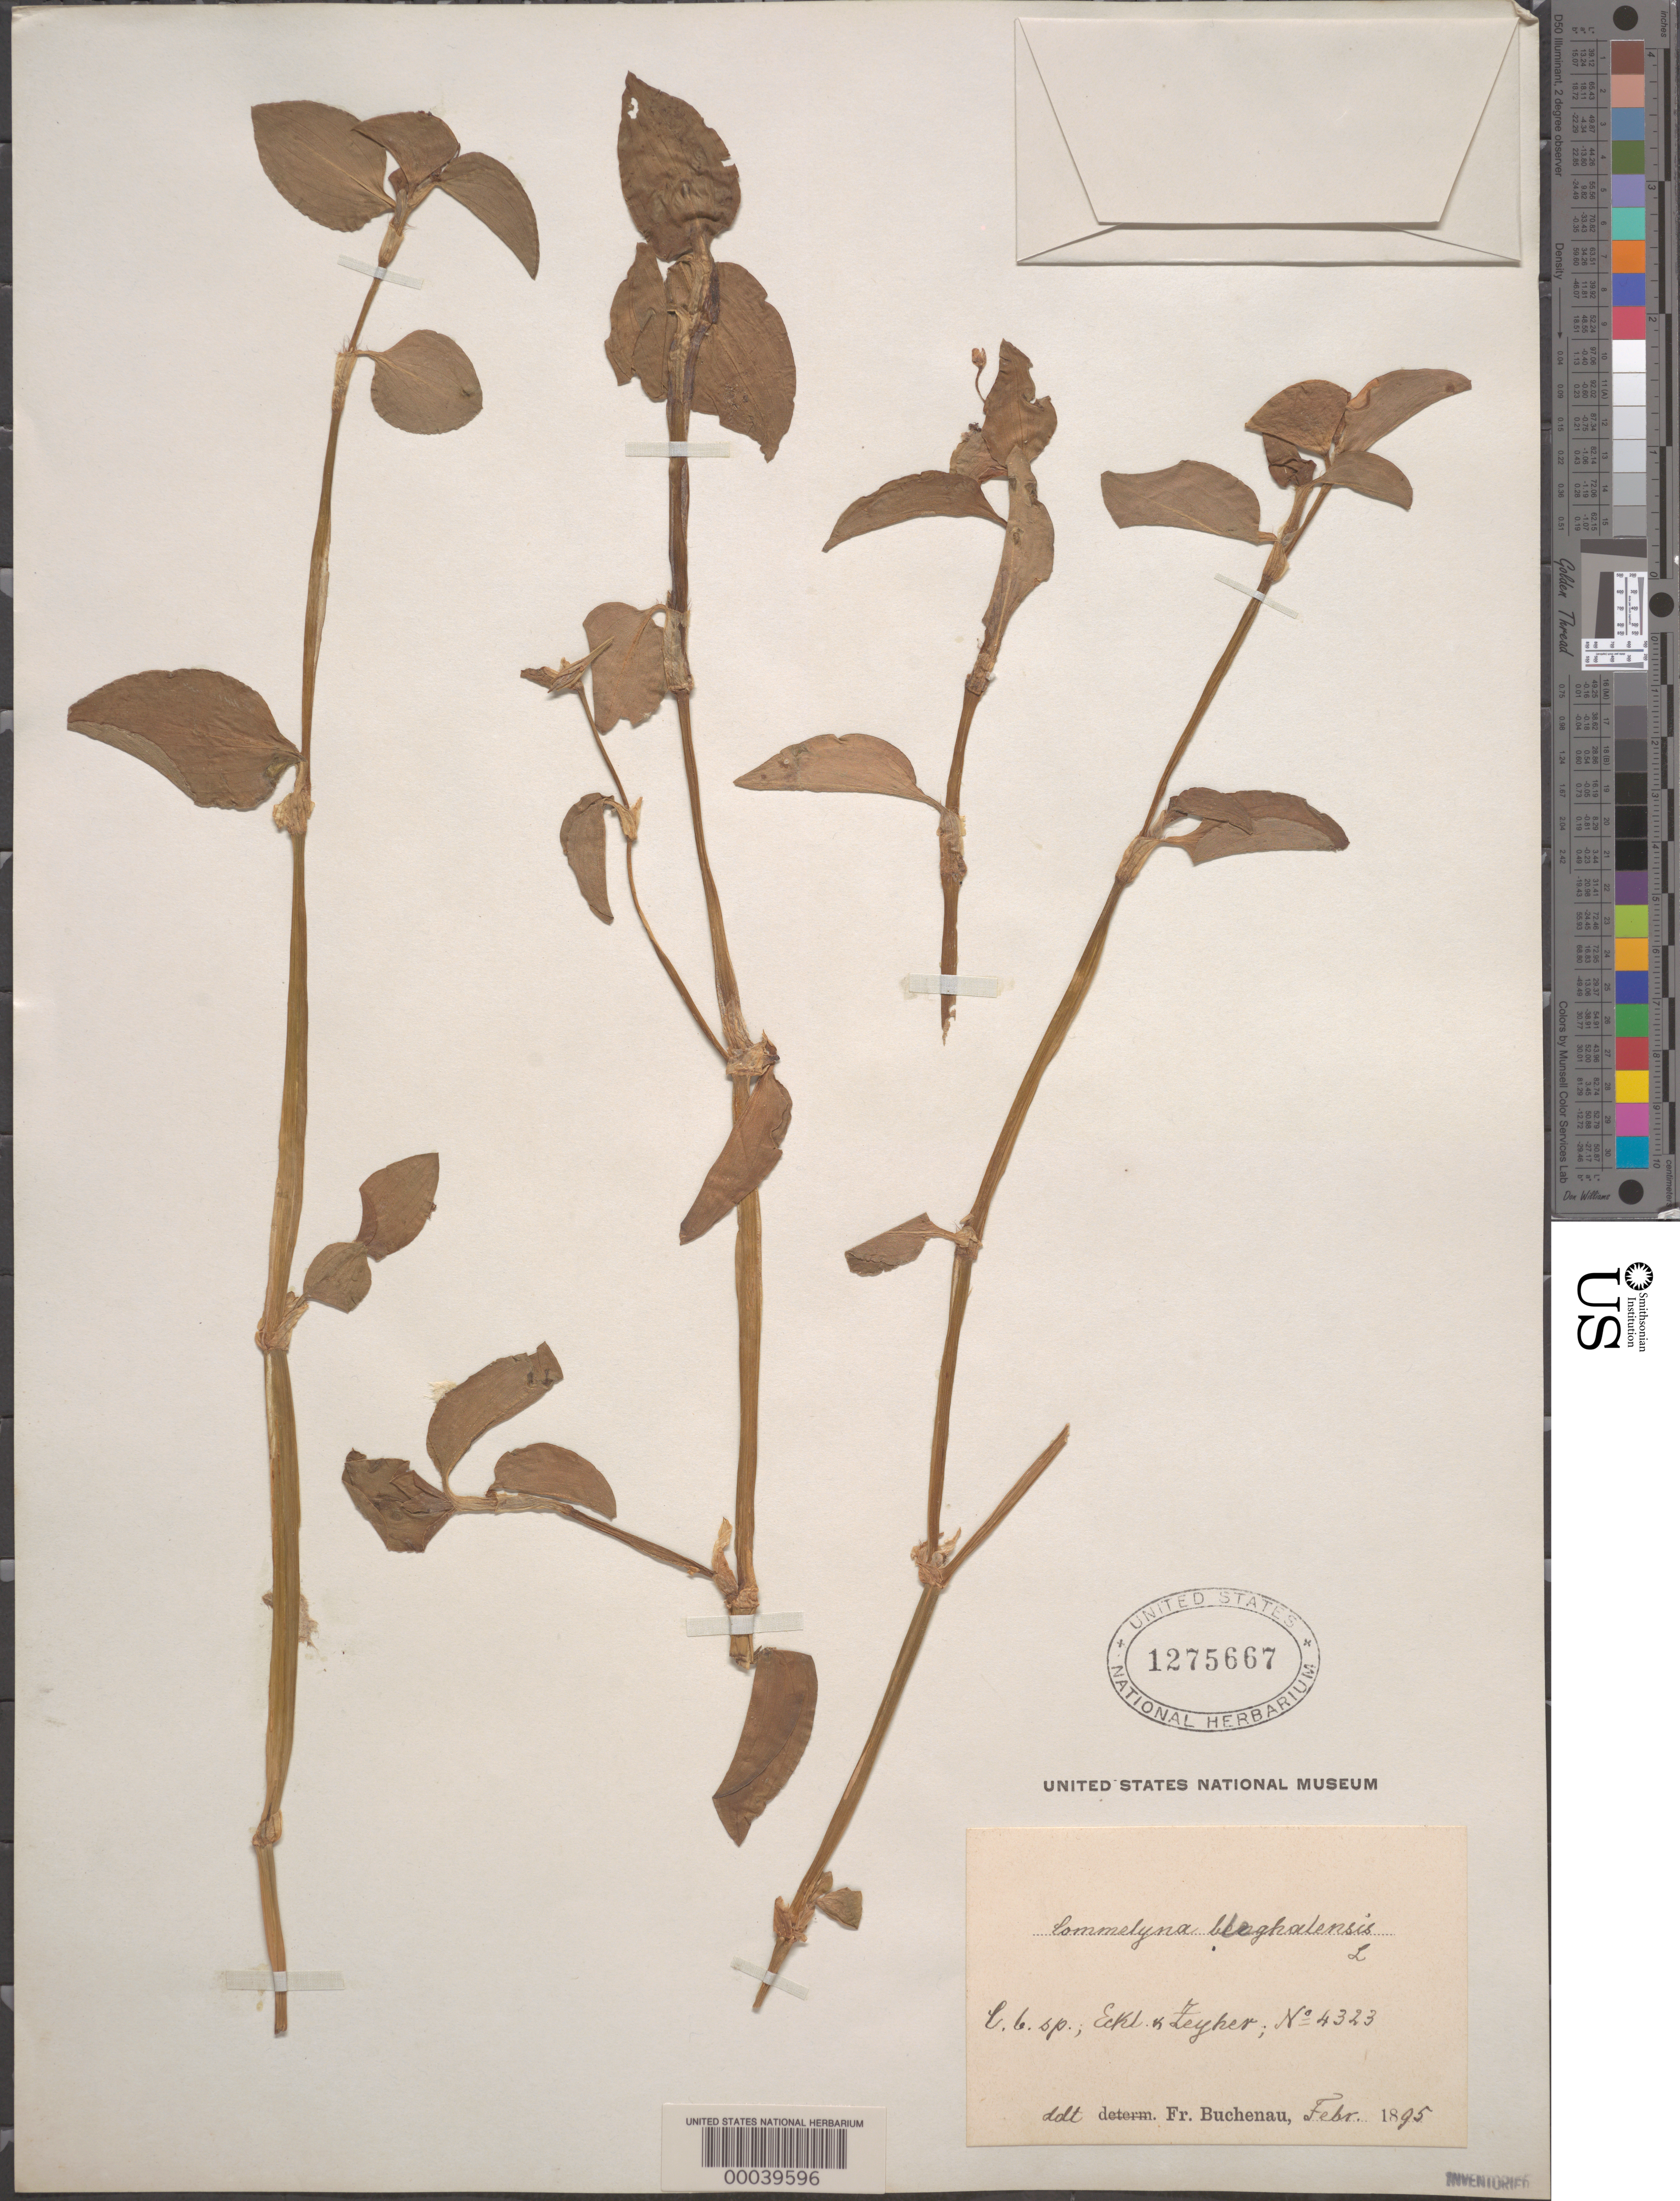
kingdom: Plantae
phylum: Tracheophyta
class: Liliopsida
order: Commelinales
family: Commelinaceae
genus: Commelina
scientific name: Commelina benghalensis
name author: L.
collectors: C. F. Ecklon & C. Zeyher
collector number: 4323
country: South Africa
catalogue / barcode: US 1275667